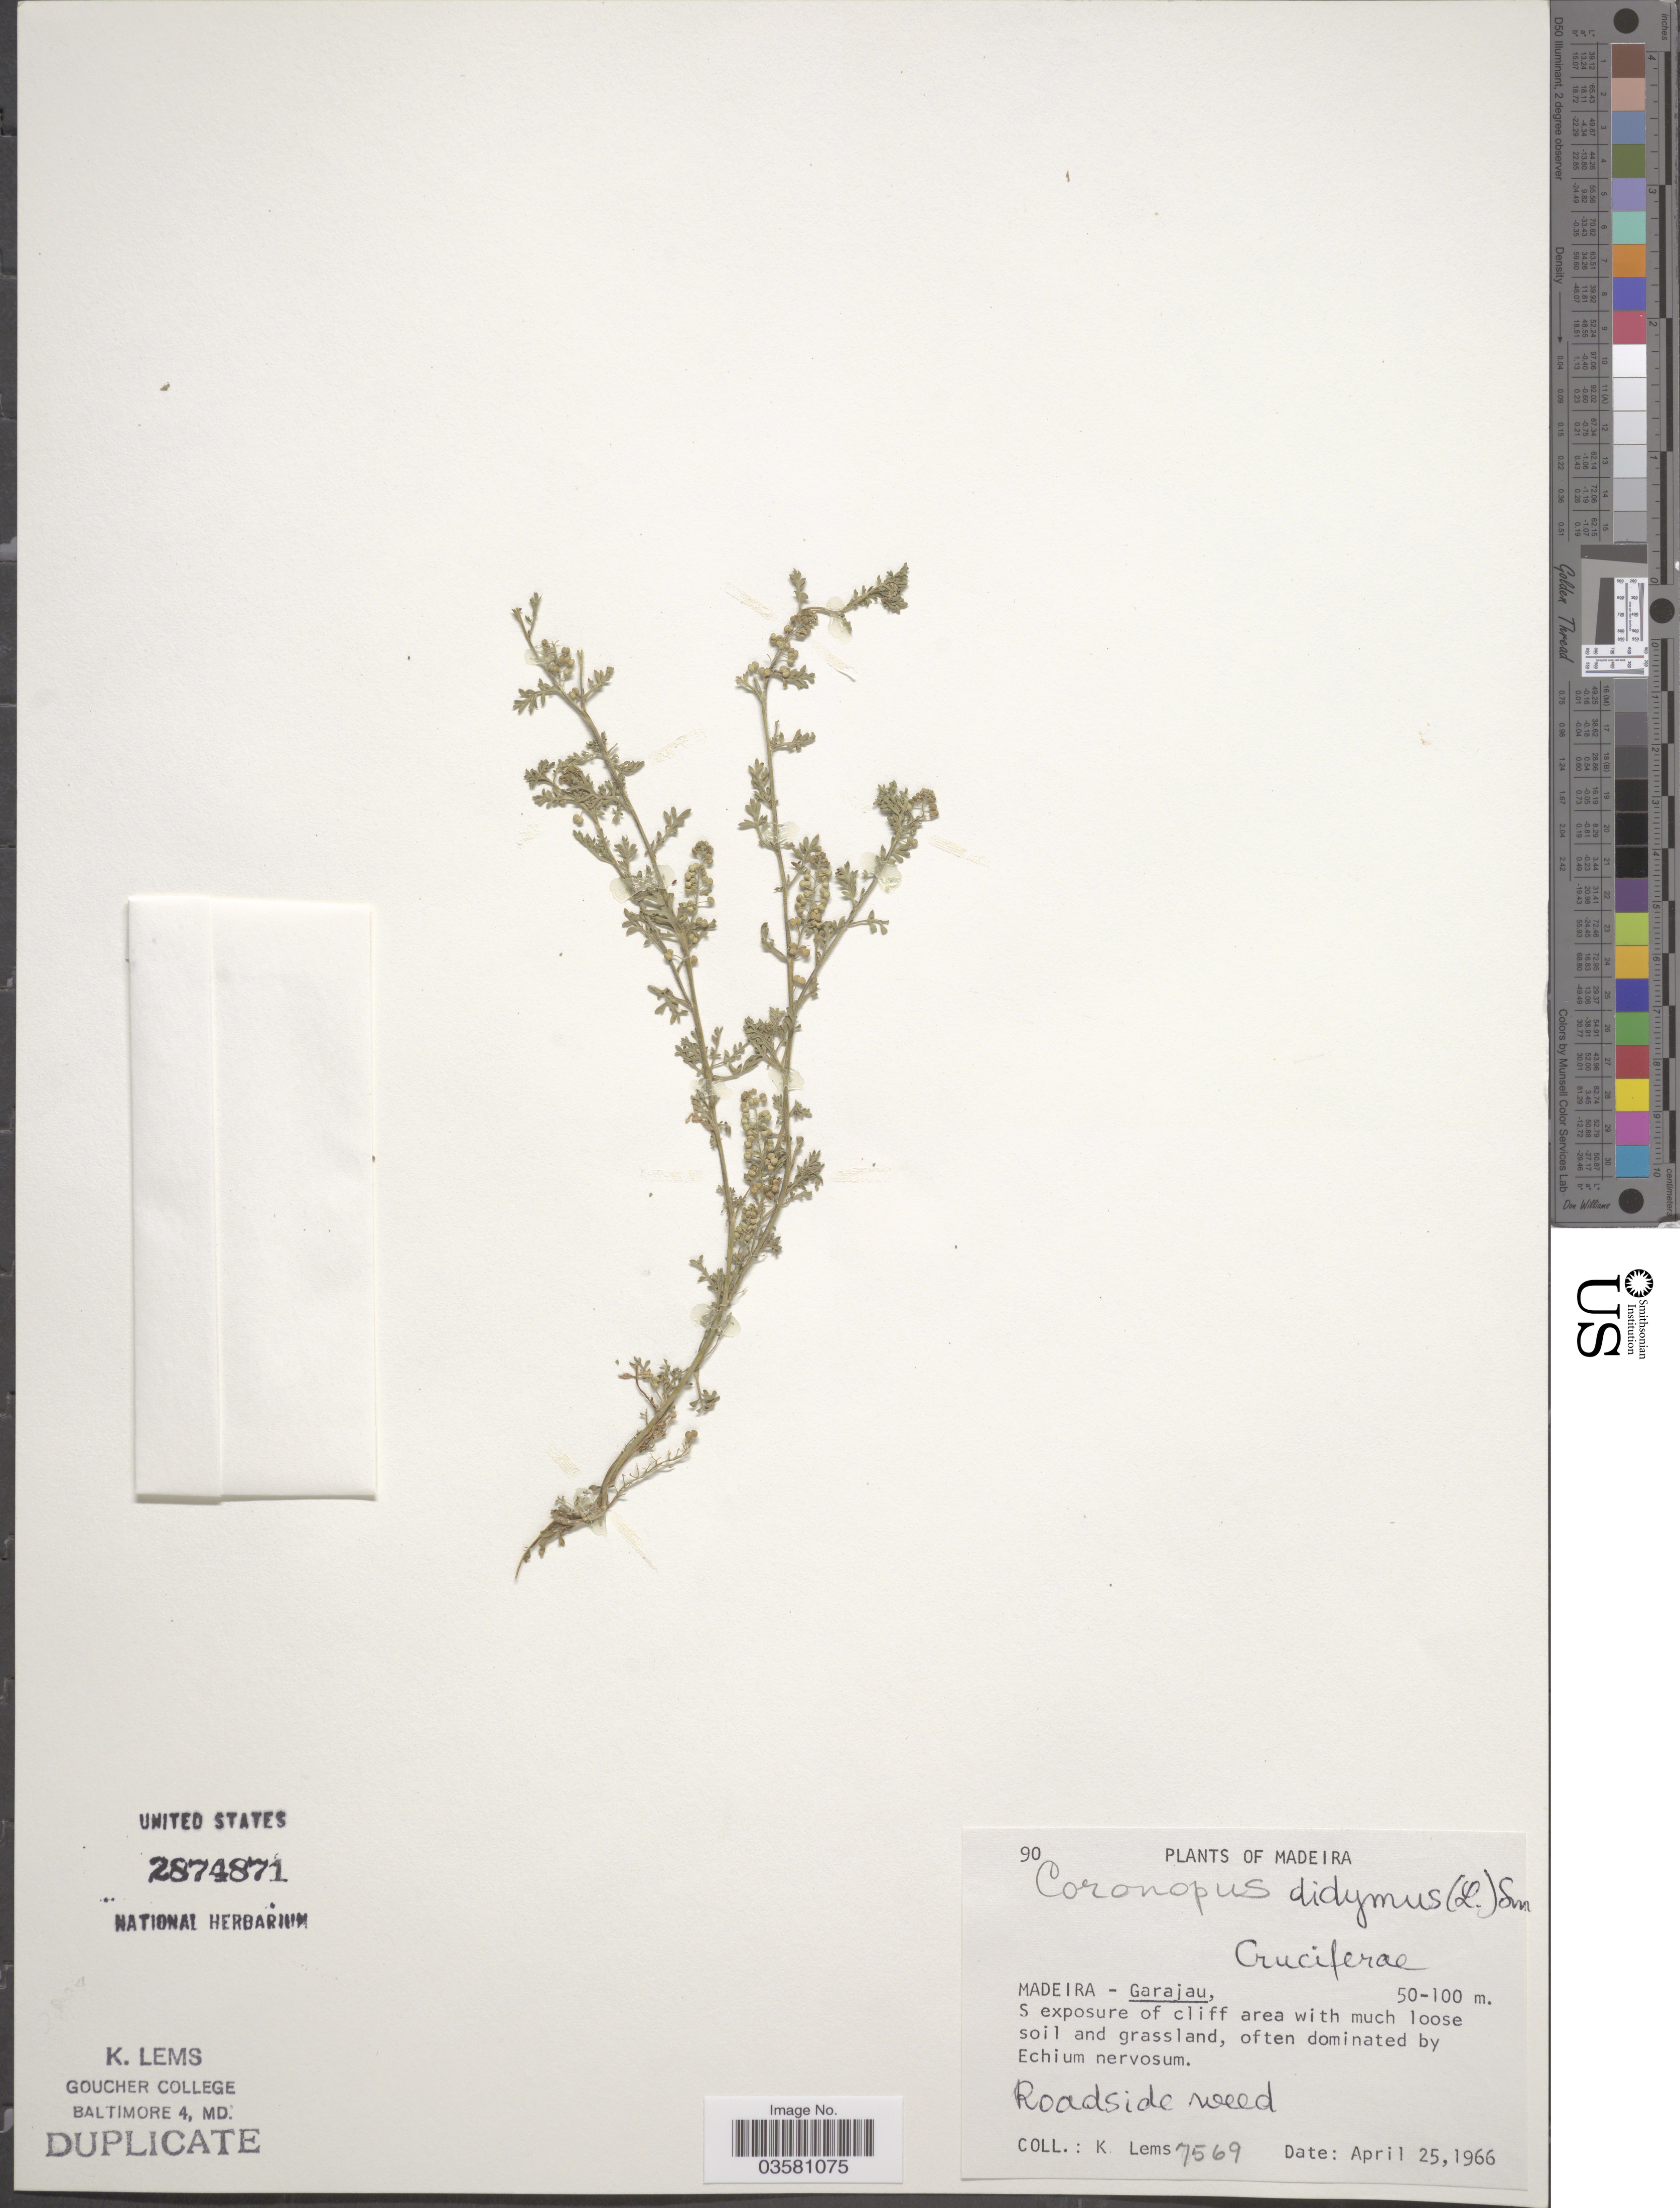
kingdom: Plantae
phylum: Tracheophyta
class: Magnoliopsida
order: Brassicales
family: Brassicaceae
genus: Lepidium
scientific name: Lepidium didymum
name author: L.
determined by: Strong, M. T., (US), Smithsonian Institution - National Museum of Natural History (UNITED STATES)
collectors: K. Lems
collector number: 7569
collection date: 1966-04-25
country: Portugal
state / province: Madeira (Aut. Reg.)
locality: Garajau, S exposure of cliff area.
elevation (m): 50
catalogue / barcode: US 2874871